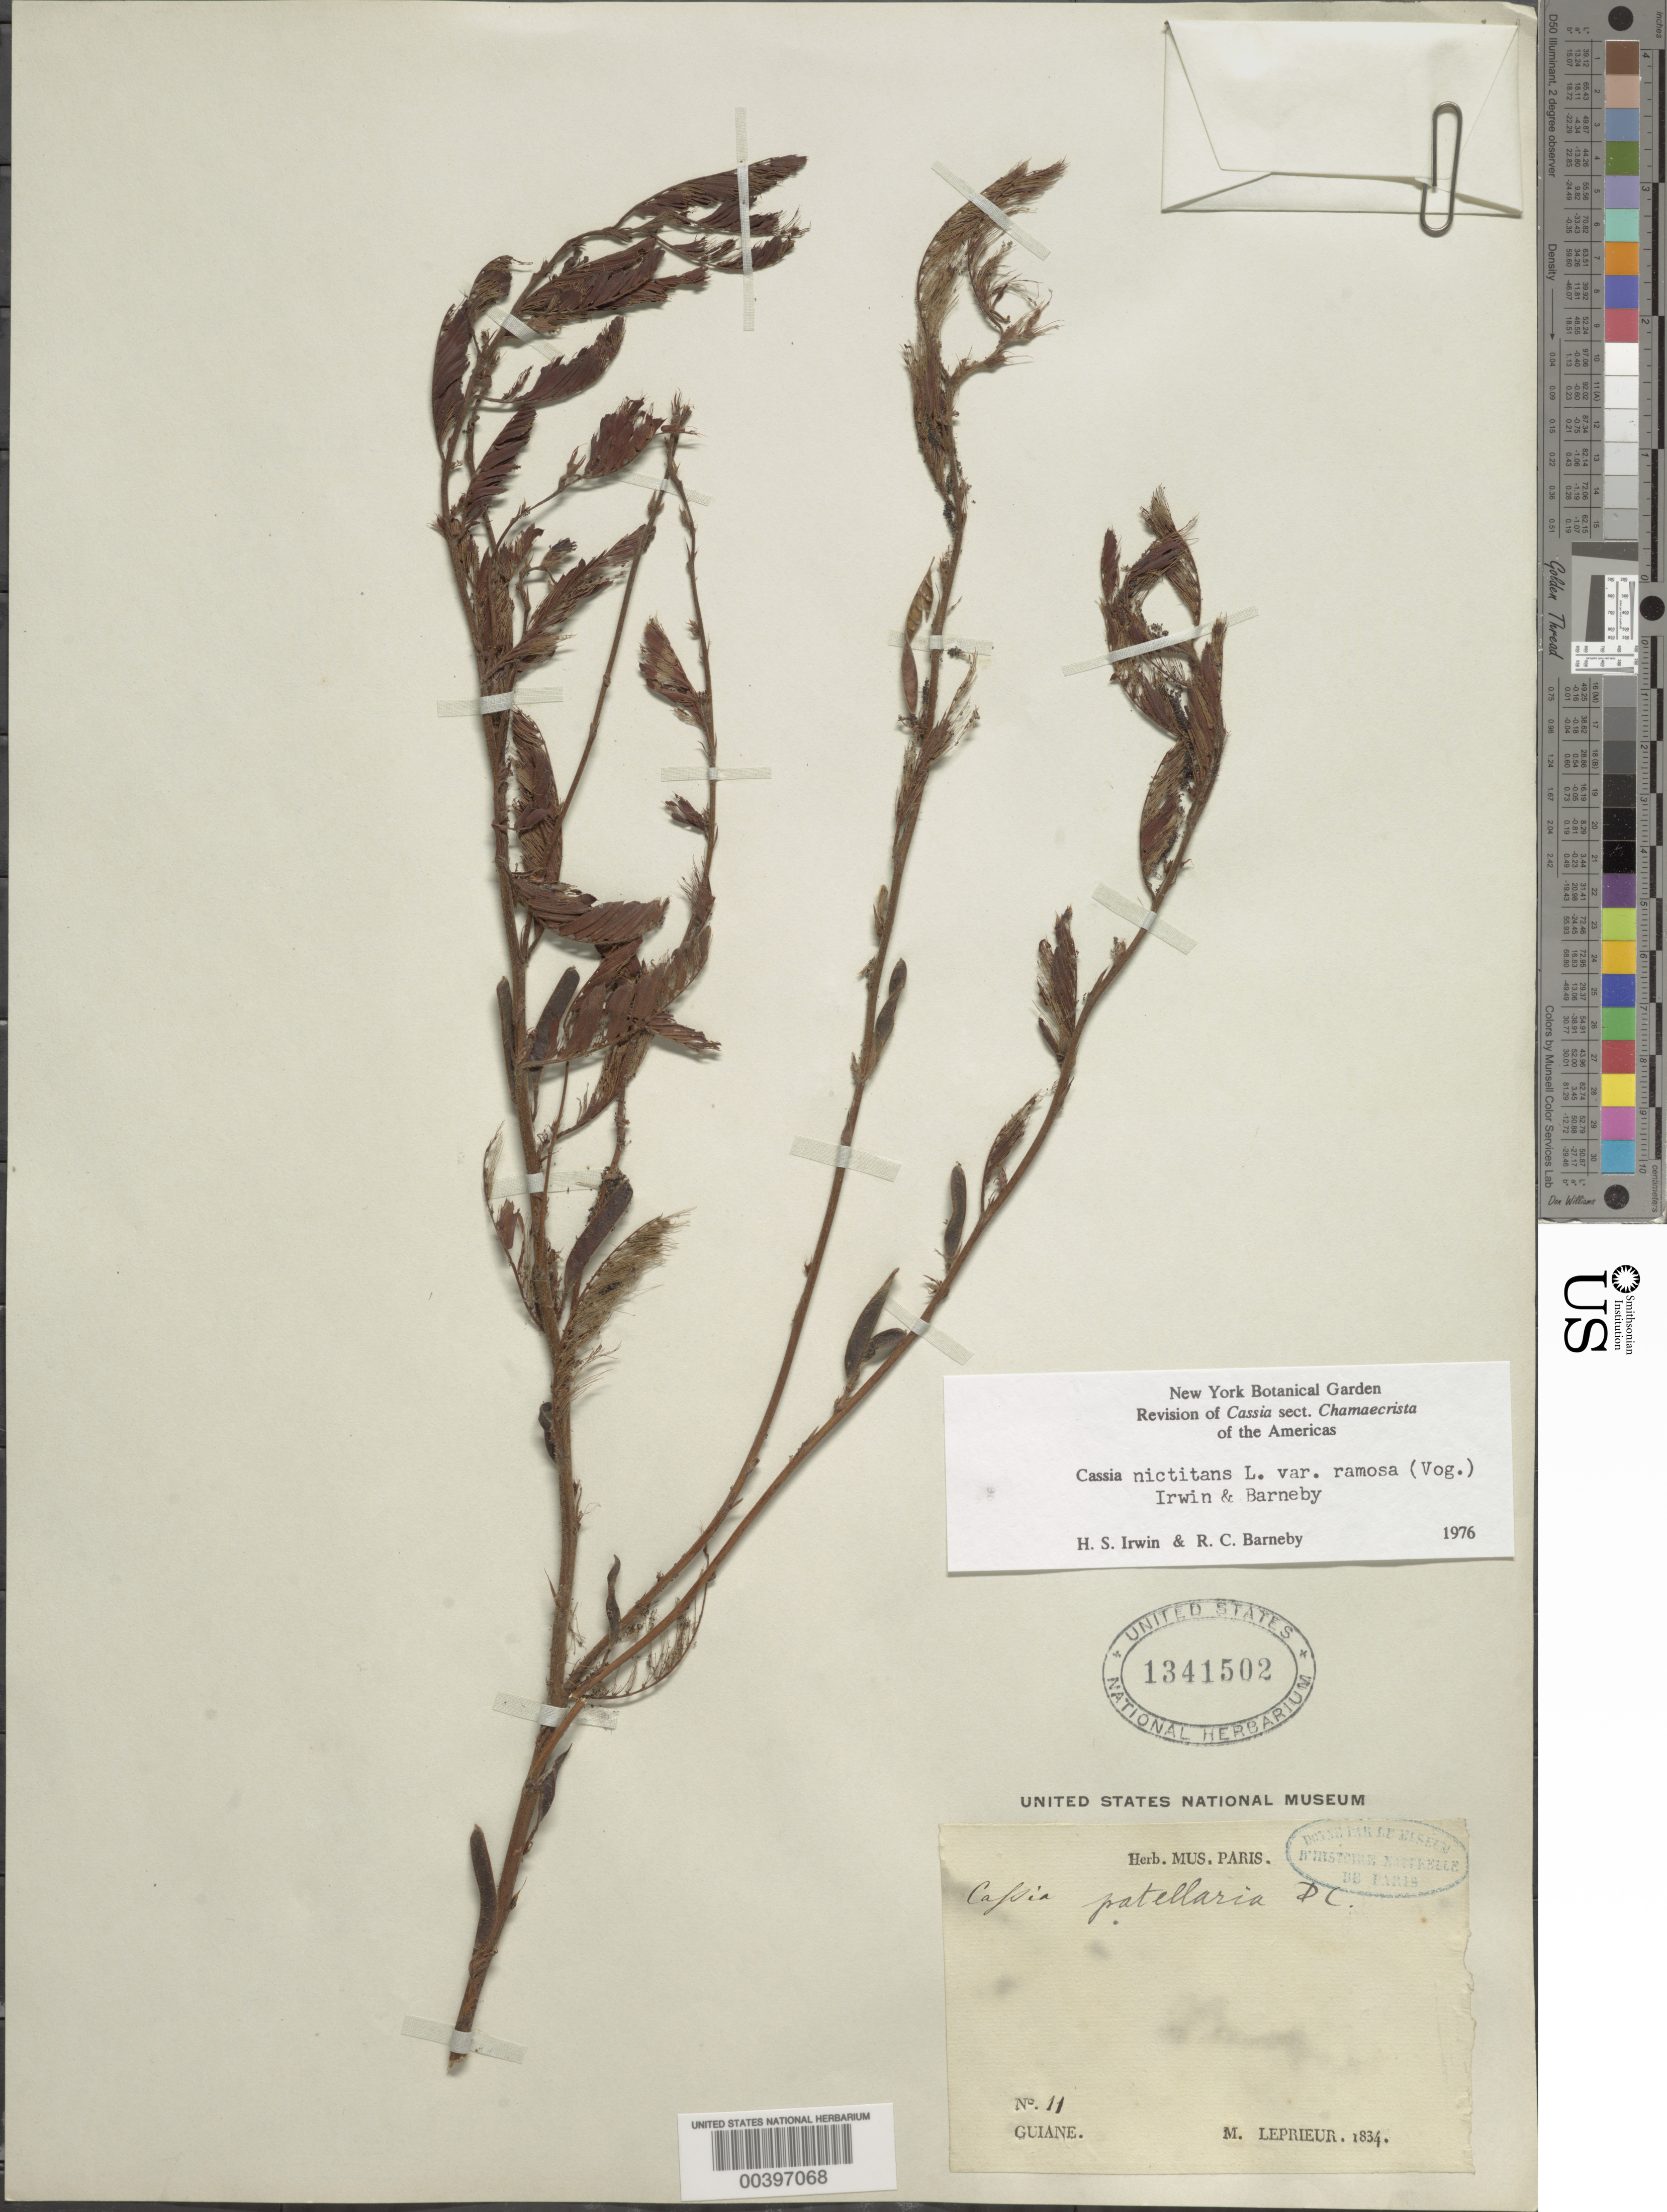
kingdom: Plantae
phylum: Tracheophyta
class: Magnoliopsida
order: Fabales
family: Fabaceae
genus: Chamaecrista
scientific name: Chamaecrista nictitans var. ramosa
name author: (Vogel) H.S. Irwin & Barneby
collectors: F. M. R. Leprieur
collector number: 11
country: French Guiana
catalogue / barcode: US 1341502